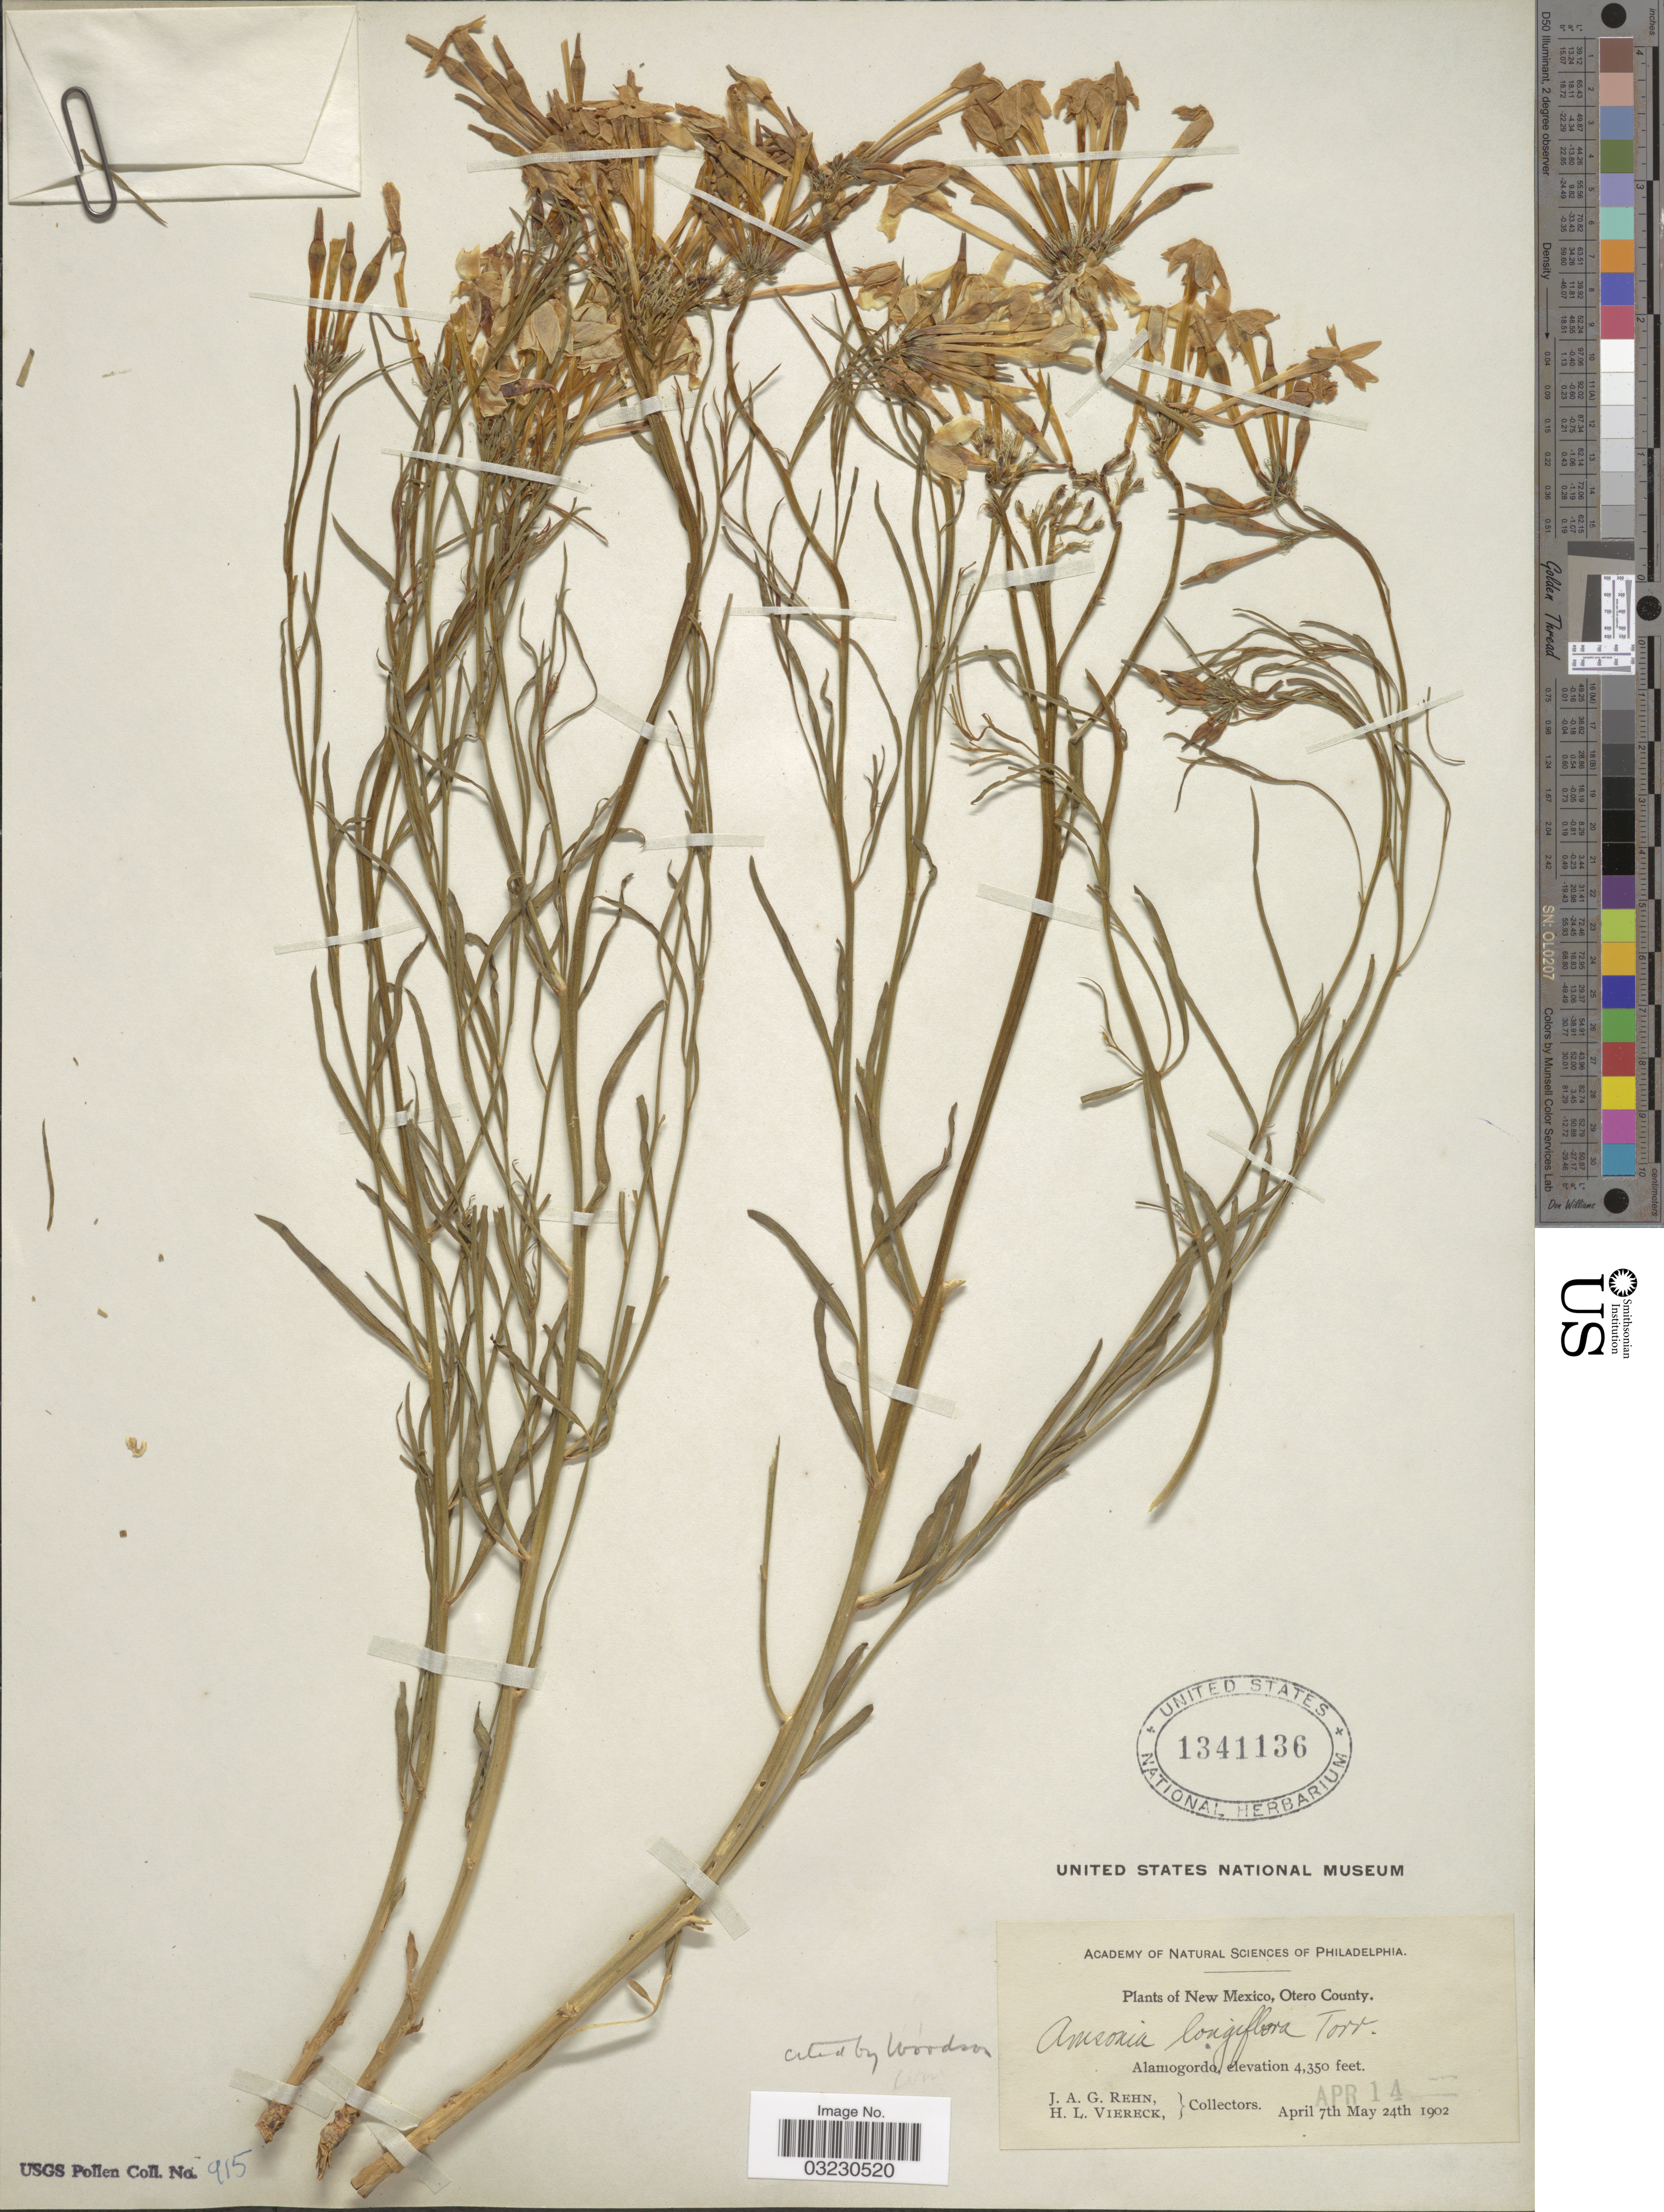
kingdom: Plantae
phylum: Tracheophyta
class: Magnoliopsida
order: Gentianales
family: Apocynaceae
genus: Amsonia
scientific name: Amsonia longiflora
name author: Torr.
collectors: J. Rehn & H. L. Viereck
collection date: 1902-04-14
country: United States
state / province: New Mexico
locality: Otero County. Alamogordo.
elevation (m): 1326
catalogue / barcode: US 1341136